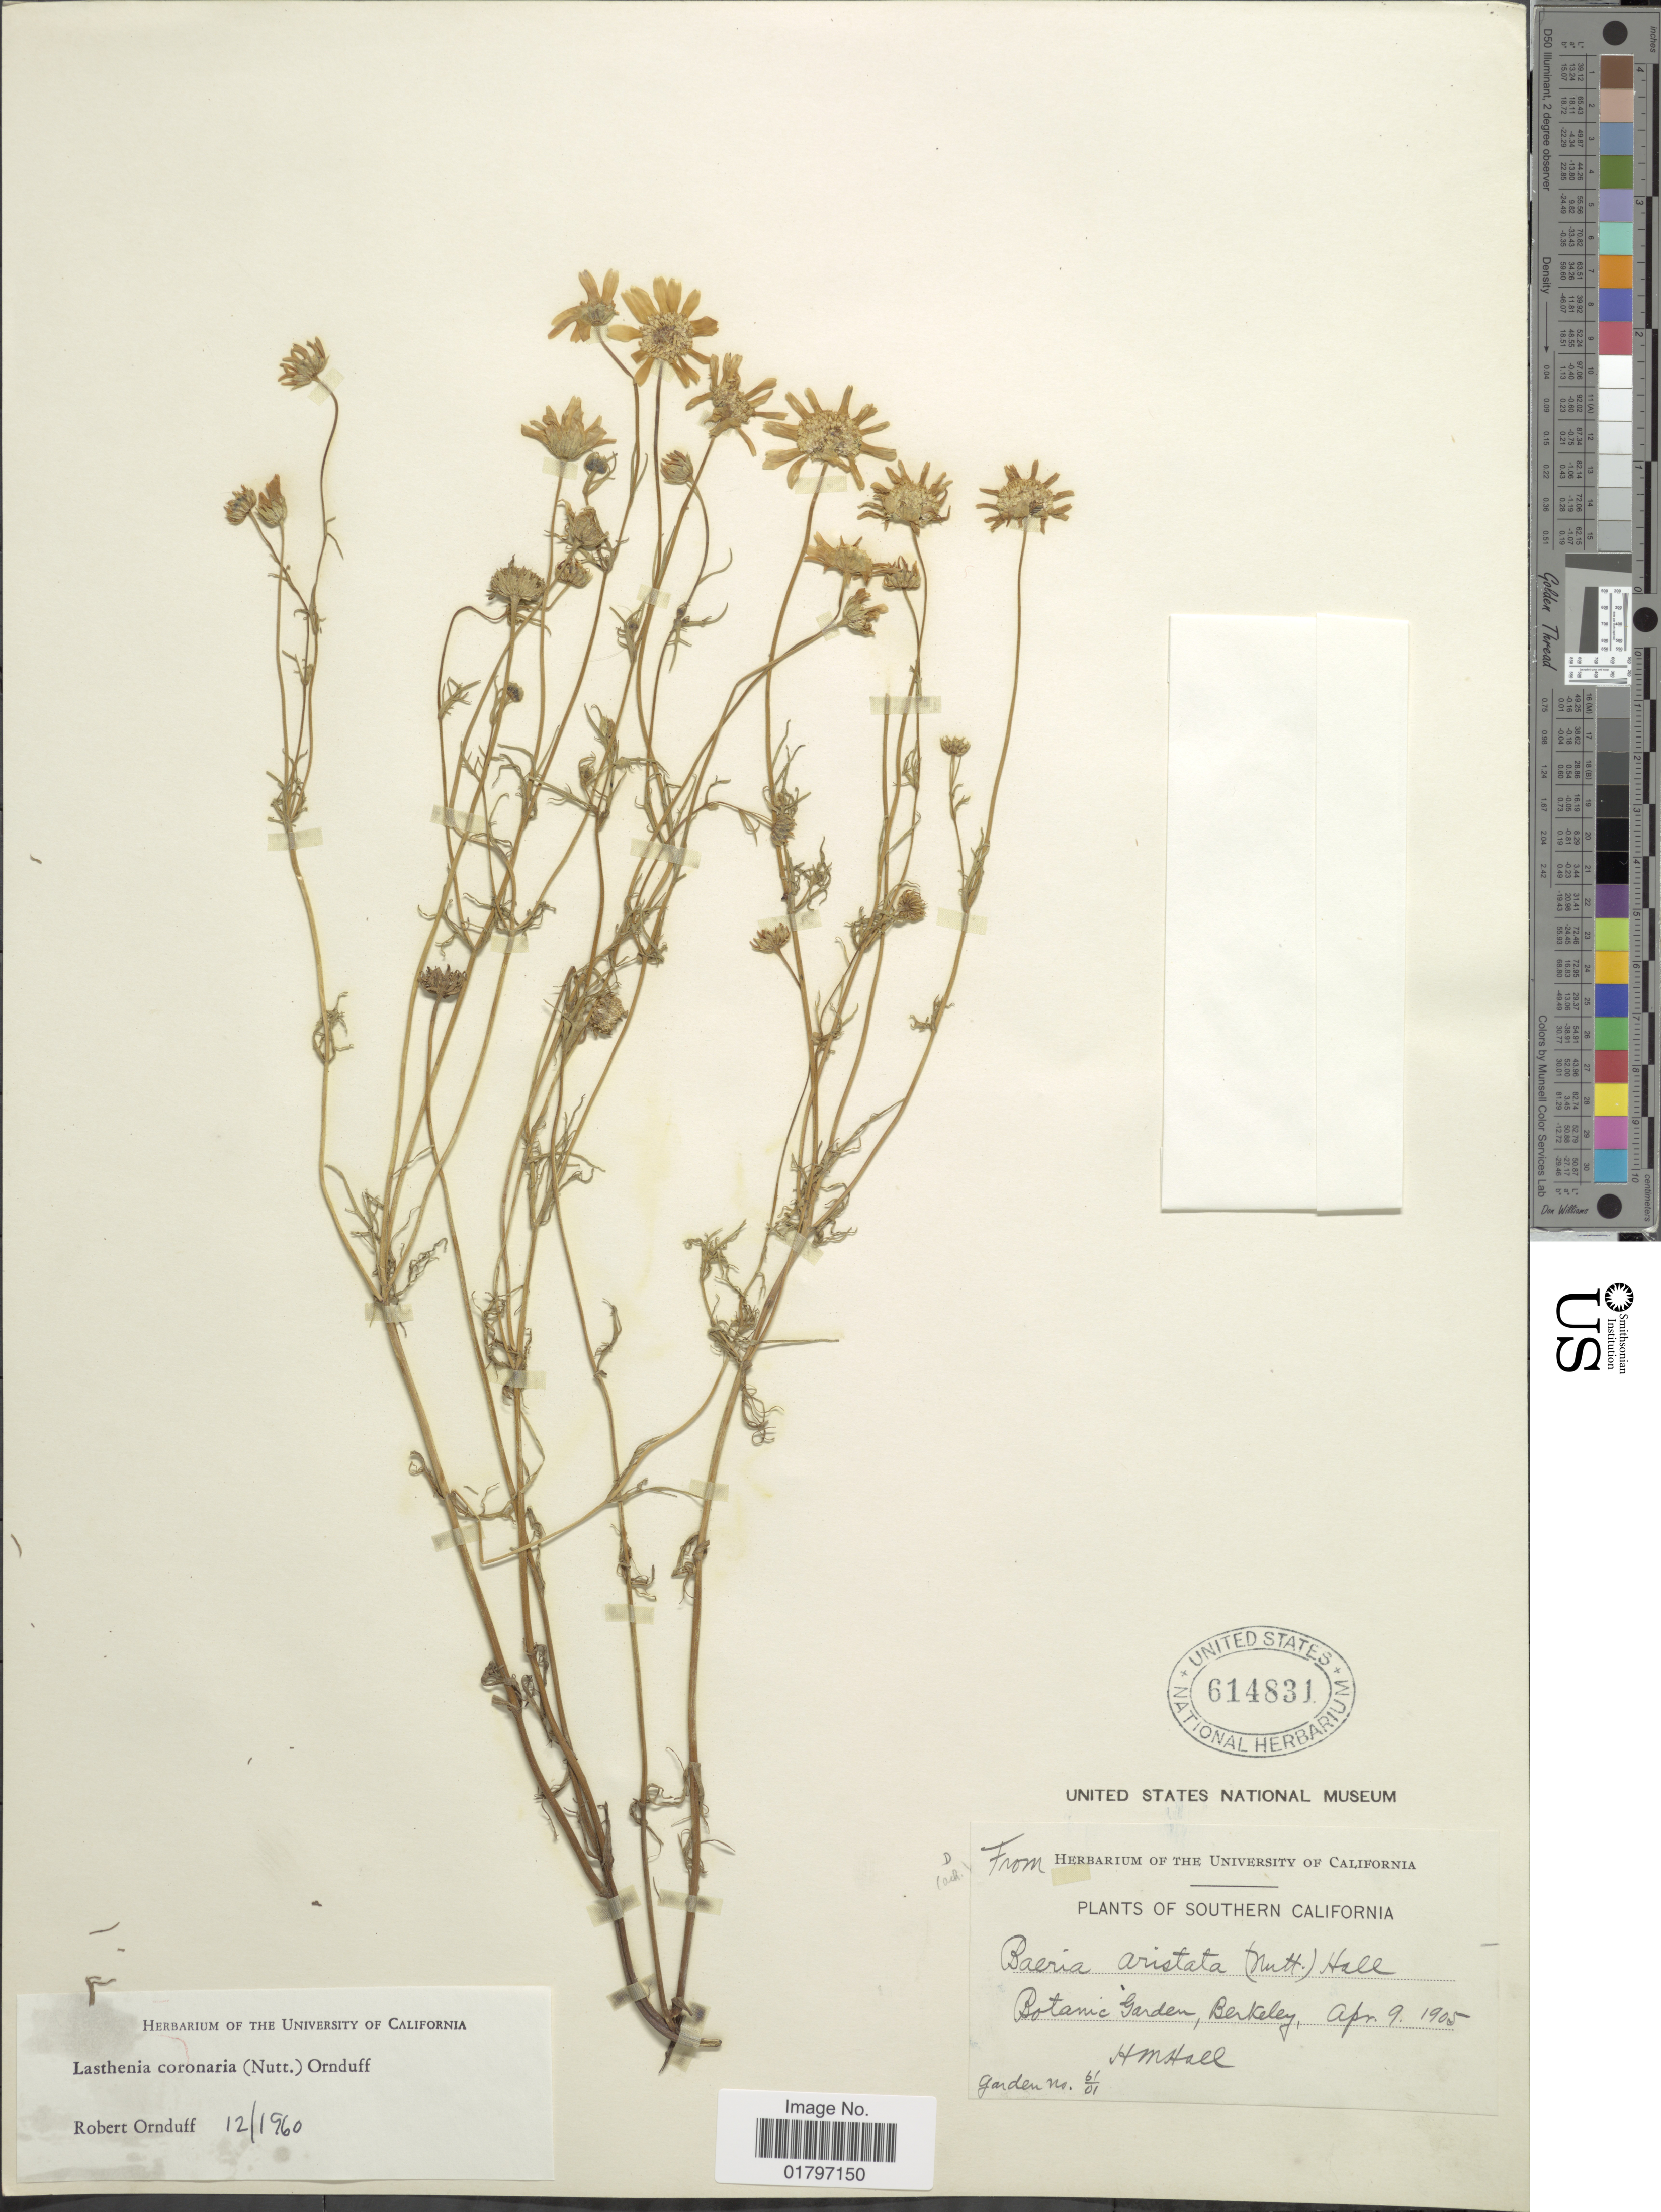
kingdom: Plantae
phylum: Tracheophyta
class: Magnoliopsida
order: Asterales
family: Asteraceae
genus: Lasthenia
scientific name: Lasthenia coronaria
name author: (Nutt.) Ornduff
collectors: H. M. Hall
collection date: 1905-04-09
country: United States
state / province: California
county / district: Alameda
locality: Southern California. Botanic Garden, Berkeley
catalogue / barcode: US 614831